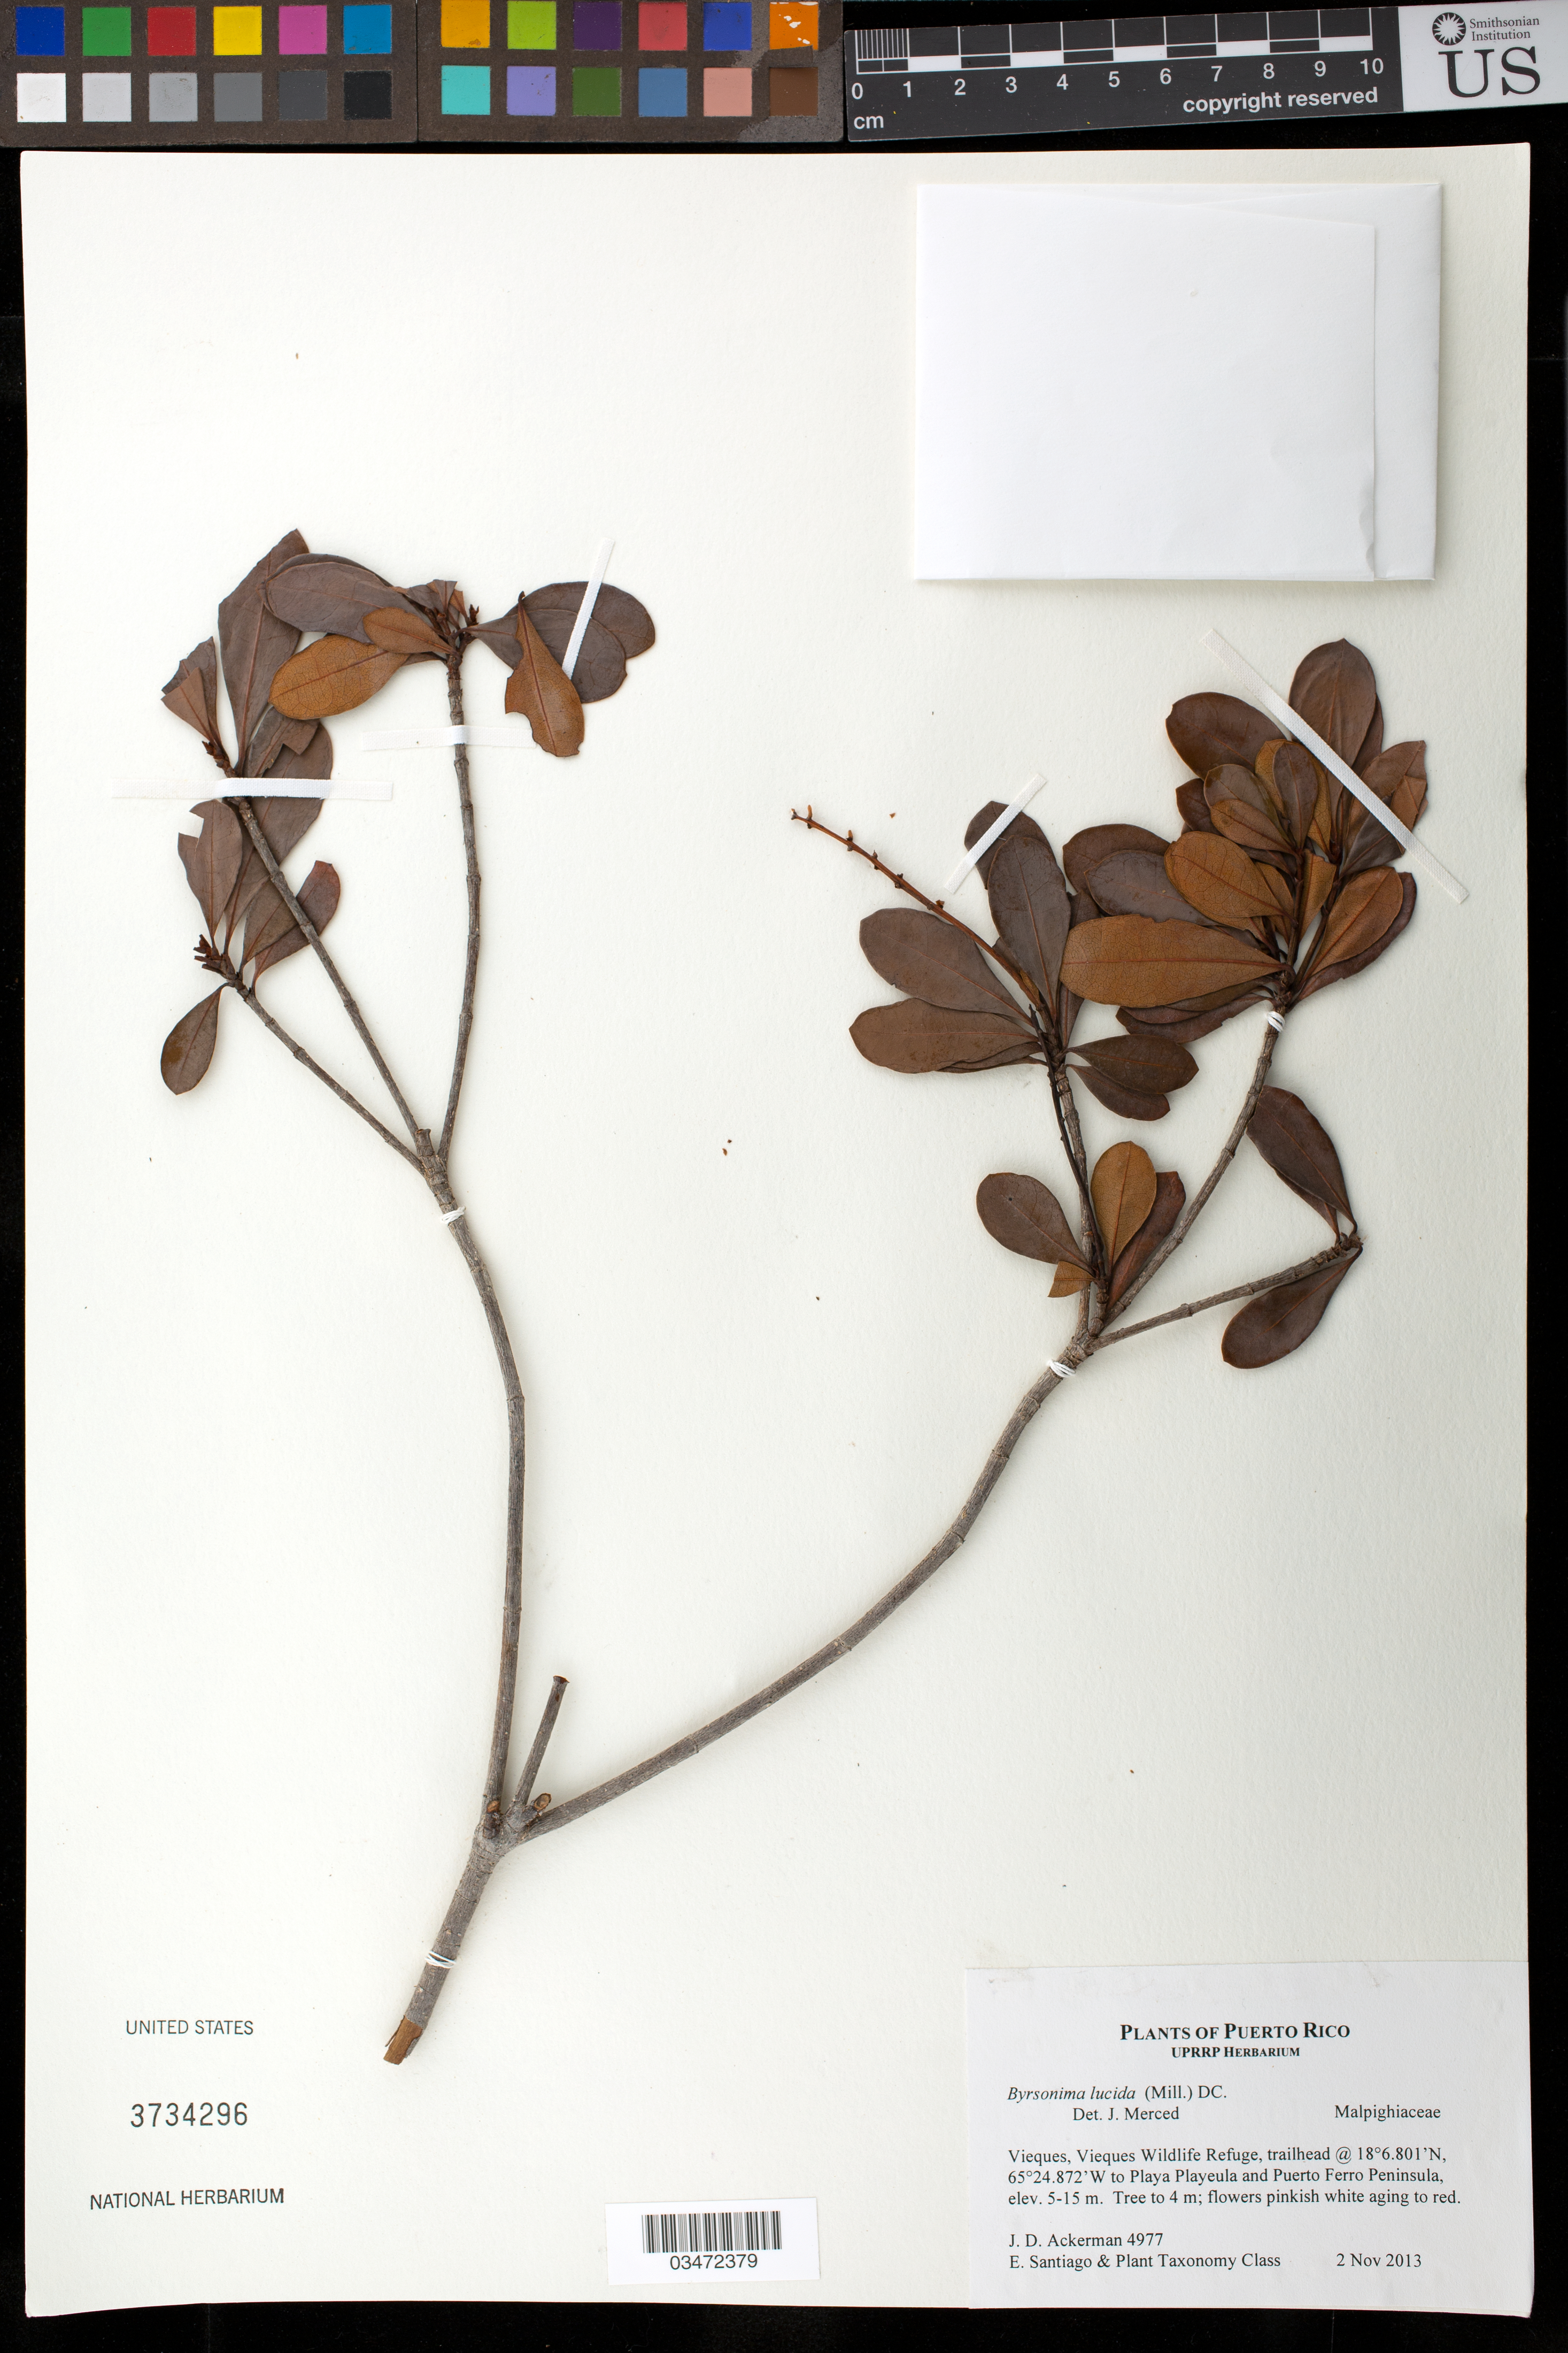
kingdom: Plantae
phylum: Tracheophyta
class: Magnoliopsida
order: Malpighiales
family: Malpighiaceae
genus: Byrsonima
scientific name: Byrsonima lucida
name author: (Mill.) DC.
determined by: Merced, J.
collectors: J. D. Ackerman, E. Santiago & UPR Plant Taxonomy Class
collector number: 4977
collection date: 2013-11-02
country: Puerto Rico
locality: Vieques, Vieques Wildlife Refuge, trailhead to Playa Playeula and Puerto Ferro Peninsula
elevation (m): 5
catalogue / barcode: US 3734296